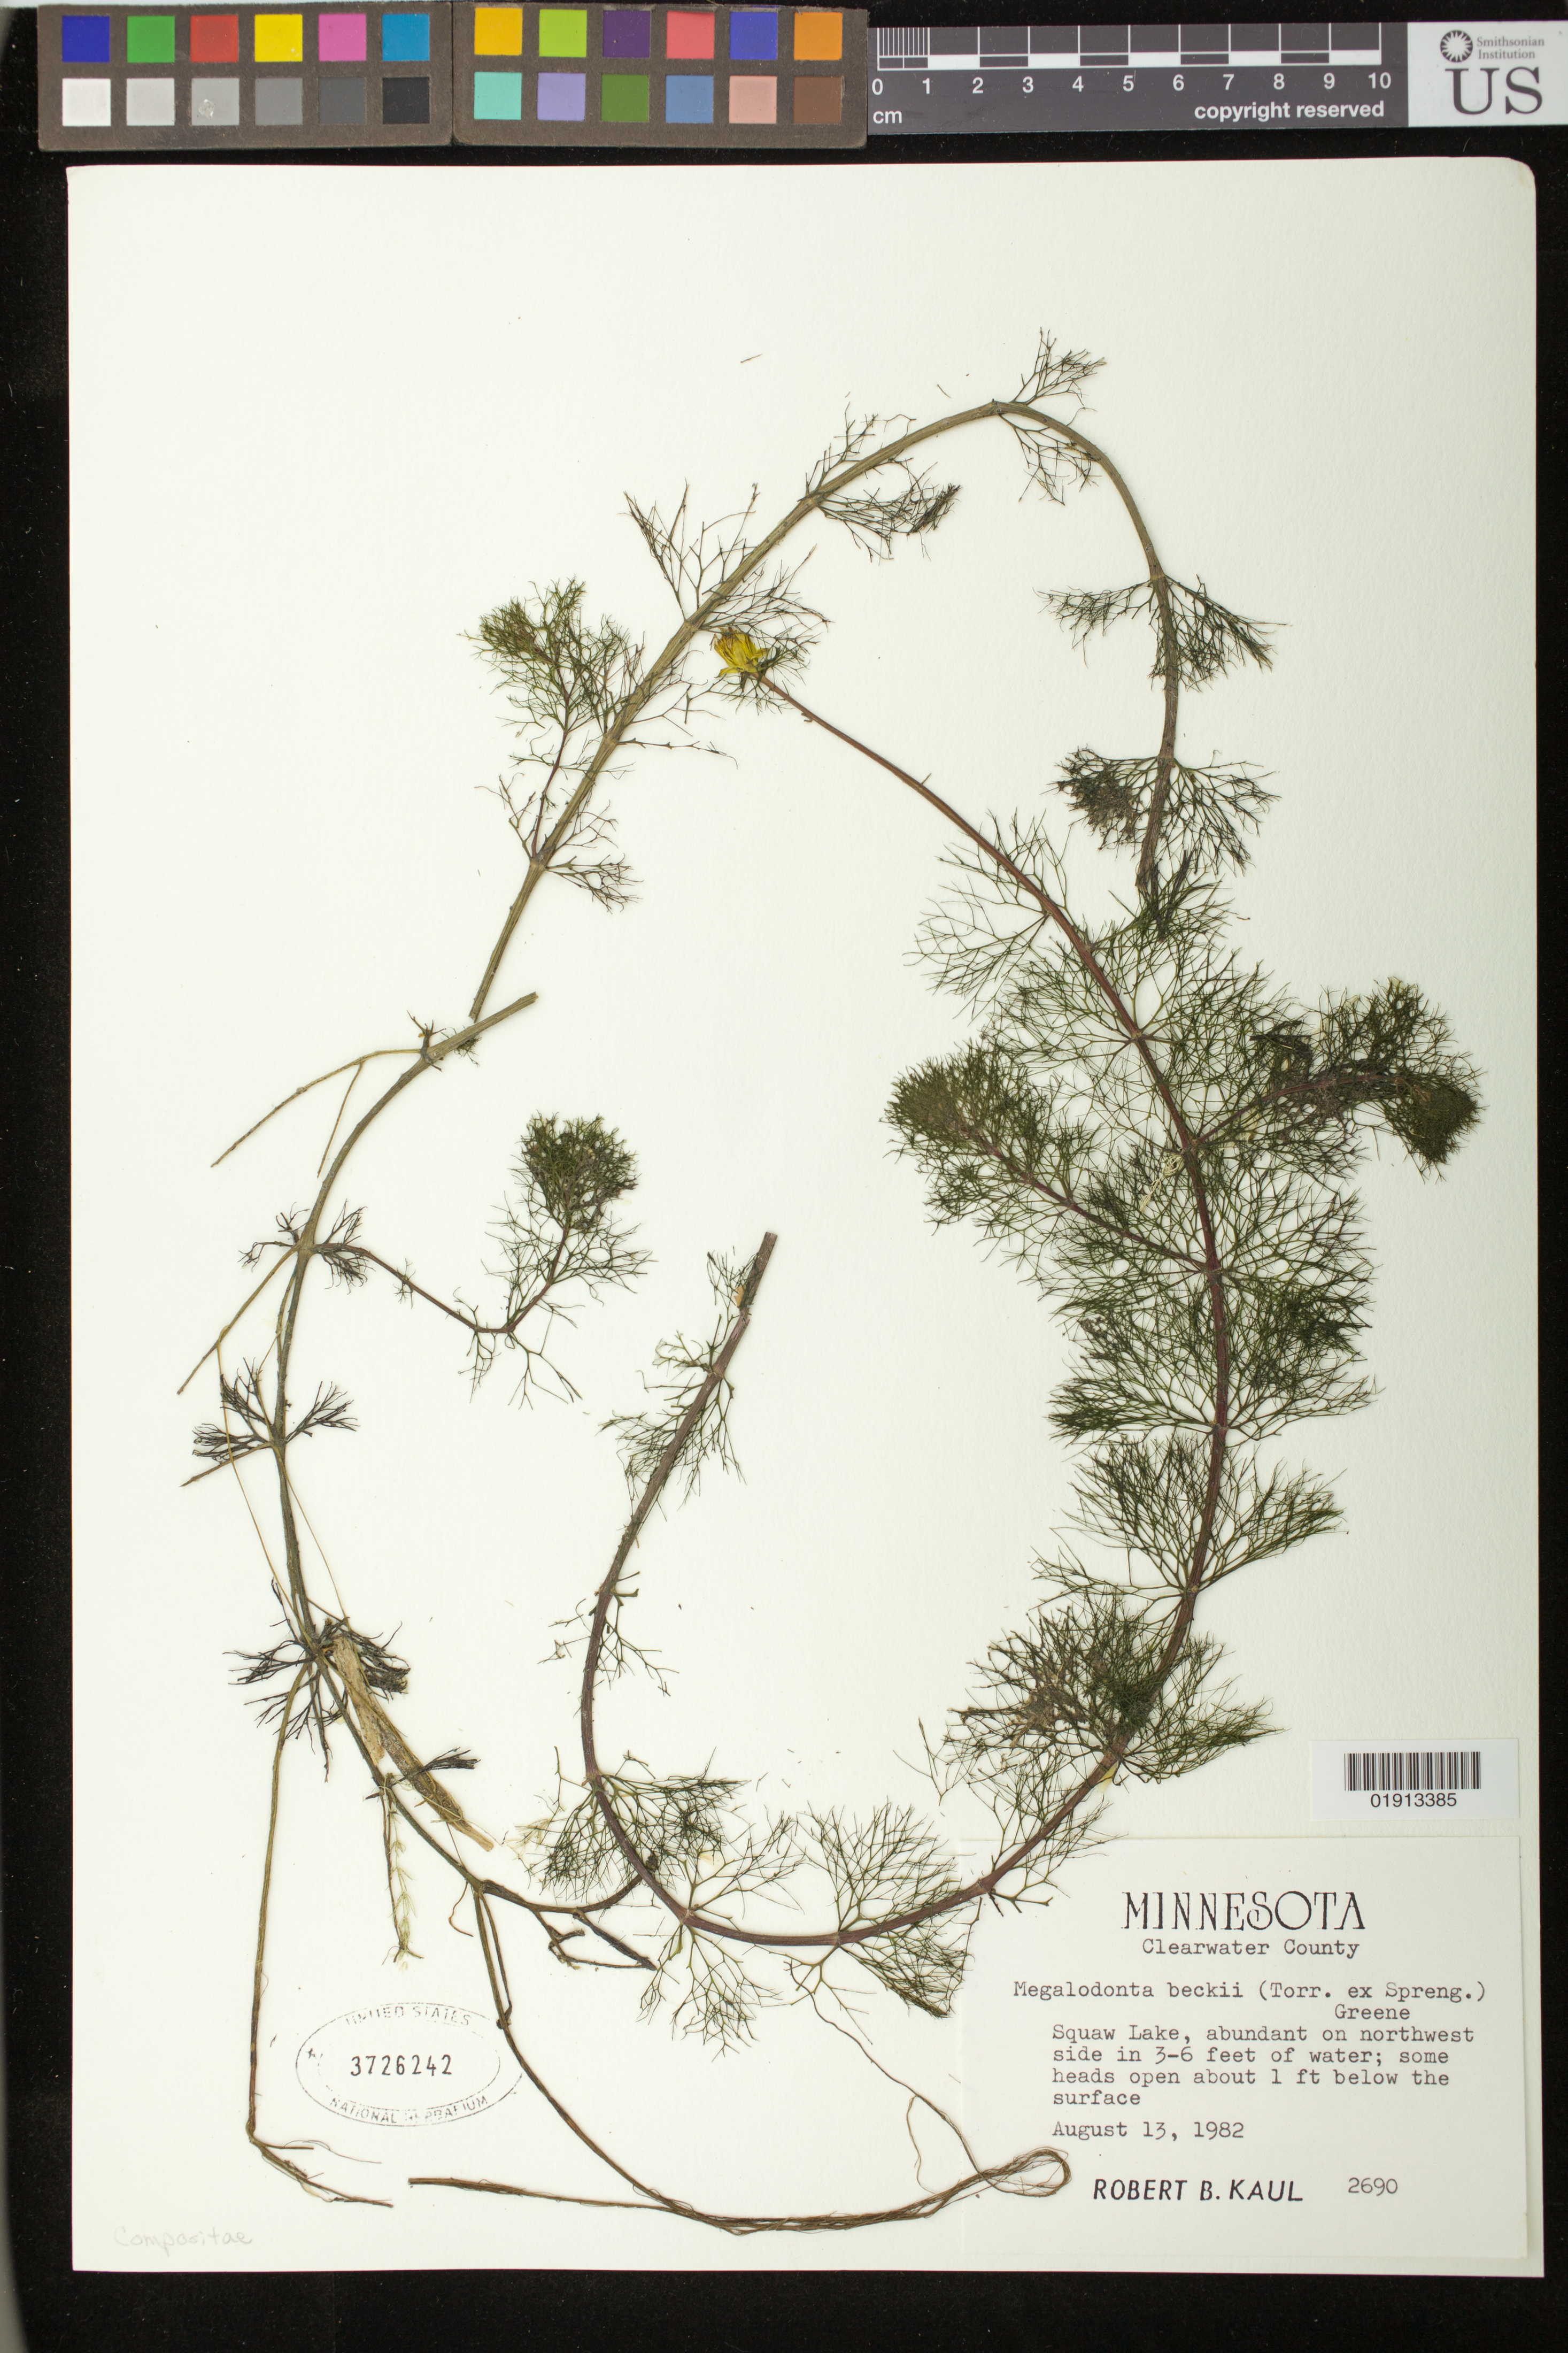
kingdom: Plantae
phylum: Tracheophyta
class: Magnoliopsida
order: Asterales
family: Asteraceae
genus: Megalodonta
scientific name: Megalodonta beckii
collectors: R. Kaul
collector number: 2690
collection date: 1982-08-13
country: United States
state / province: Minnesota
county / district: Clearwater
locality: Squaw Lake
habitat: In 3-6 feet of water; some heads open about 1 ft below the surface.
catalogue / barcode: US 3726242